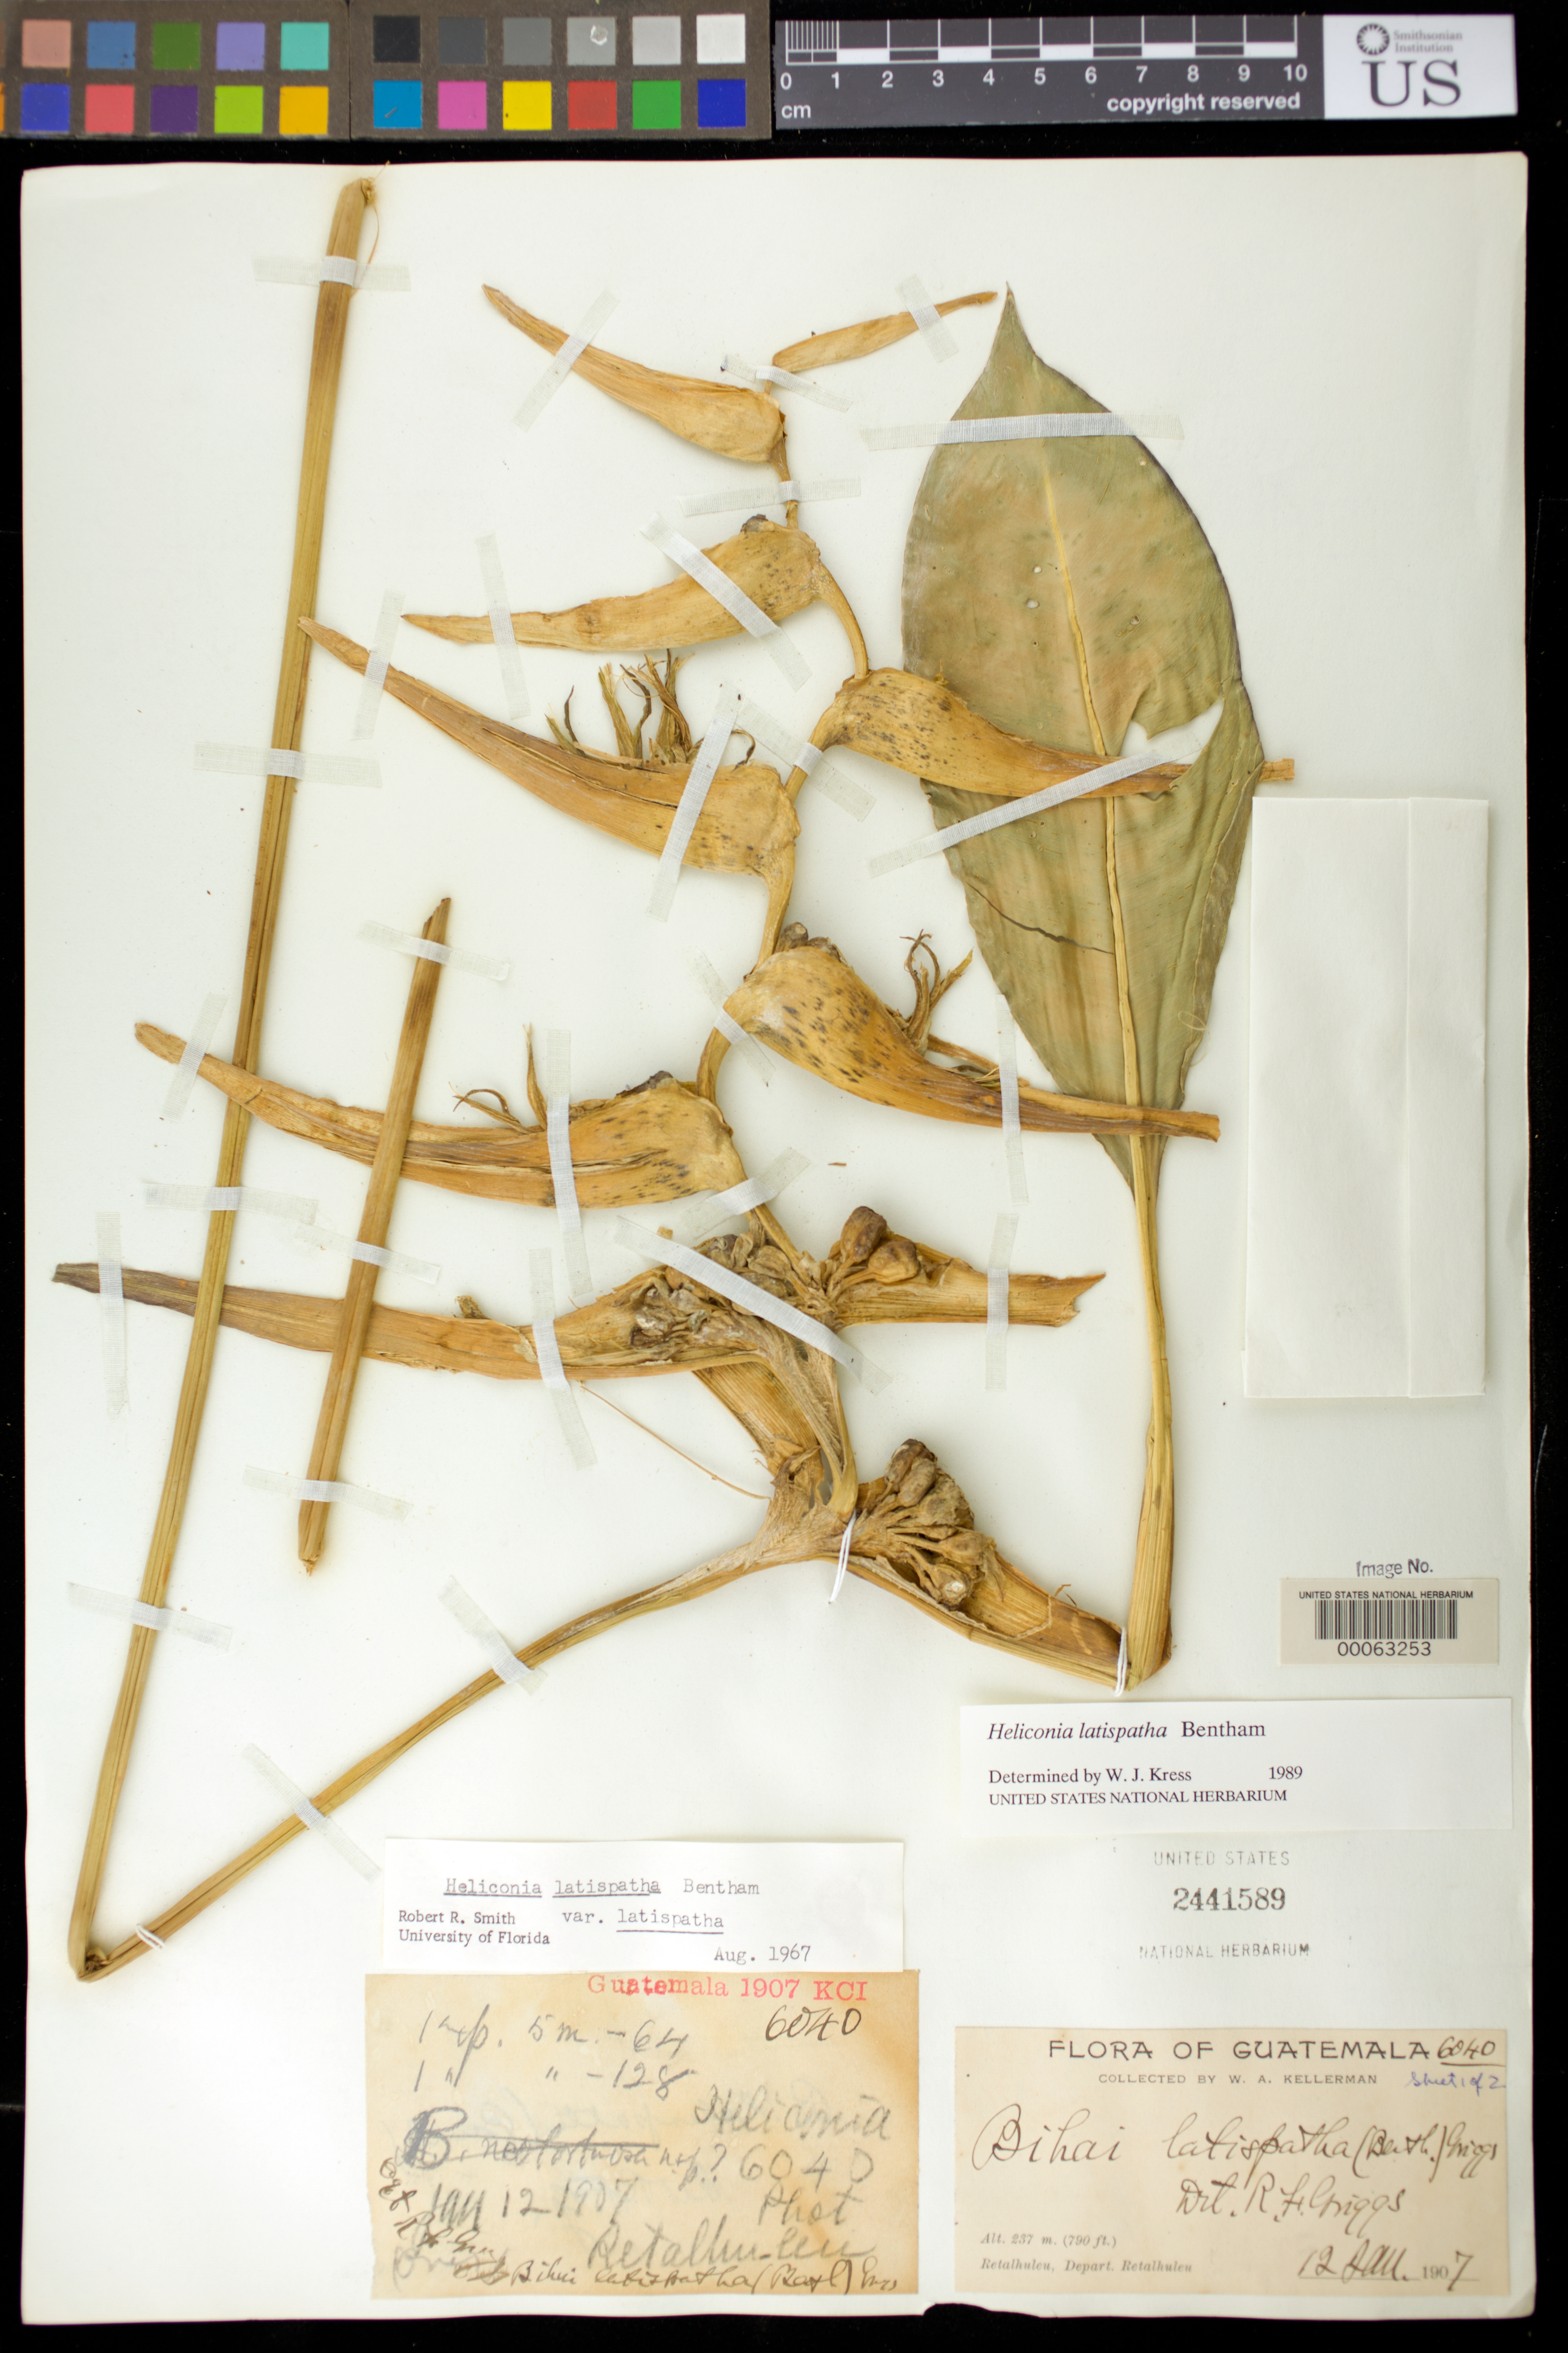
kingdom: Plantae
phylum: Tracheophyta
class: Liliopsida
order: Zingiberales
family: Heliconiaceae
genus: Heliconia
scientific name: Heliconia latispatha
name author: Benth.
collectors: W. A. Kellerman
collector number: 6040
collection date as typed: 12 Jan 1907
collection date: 1907-01-12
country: Guatemala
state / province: Retalhuleu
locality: Retalhuleu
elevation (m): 237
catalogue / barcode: US 2441589